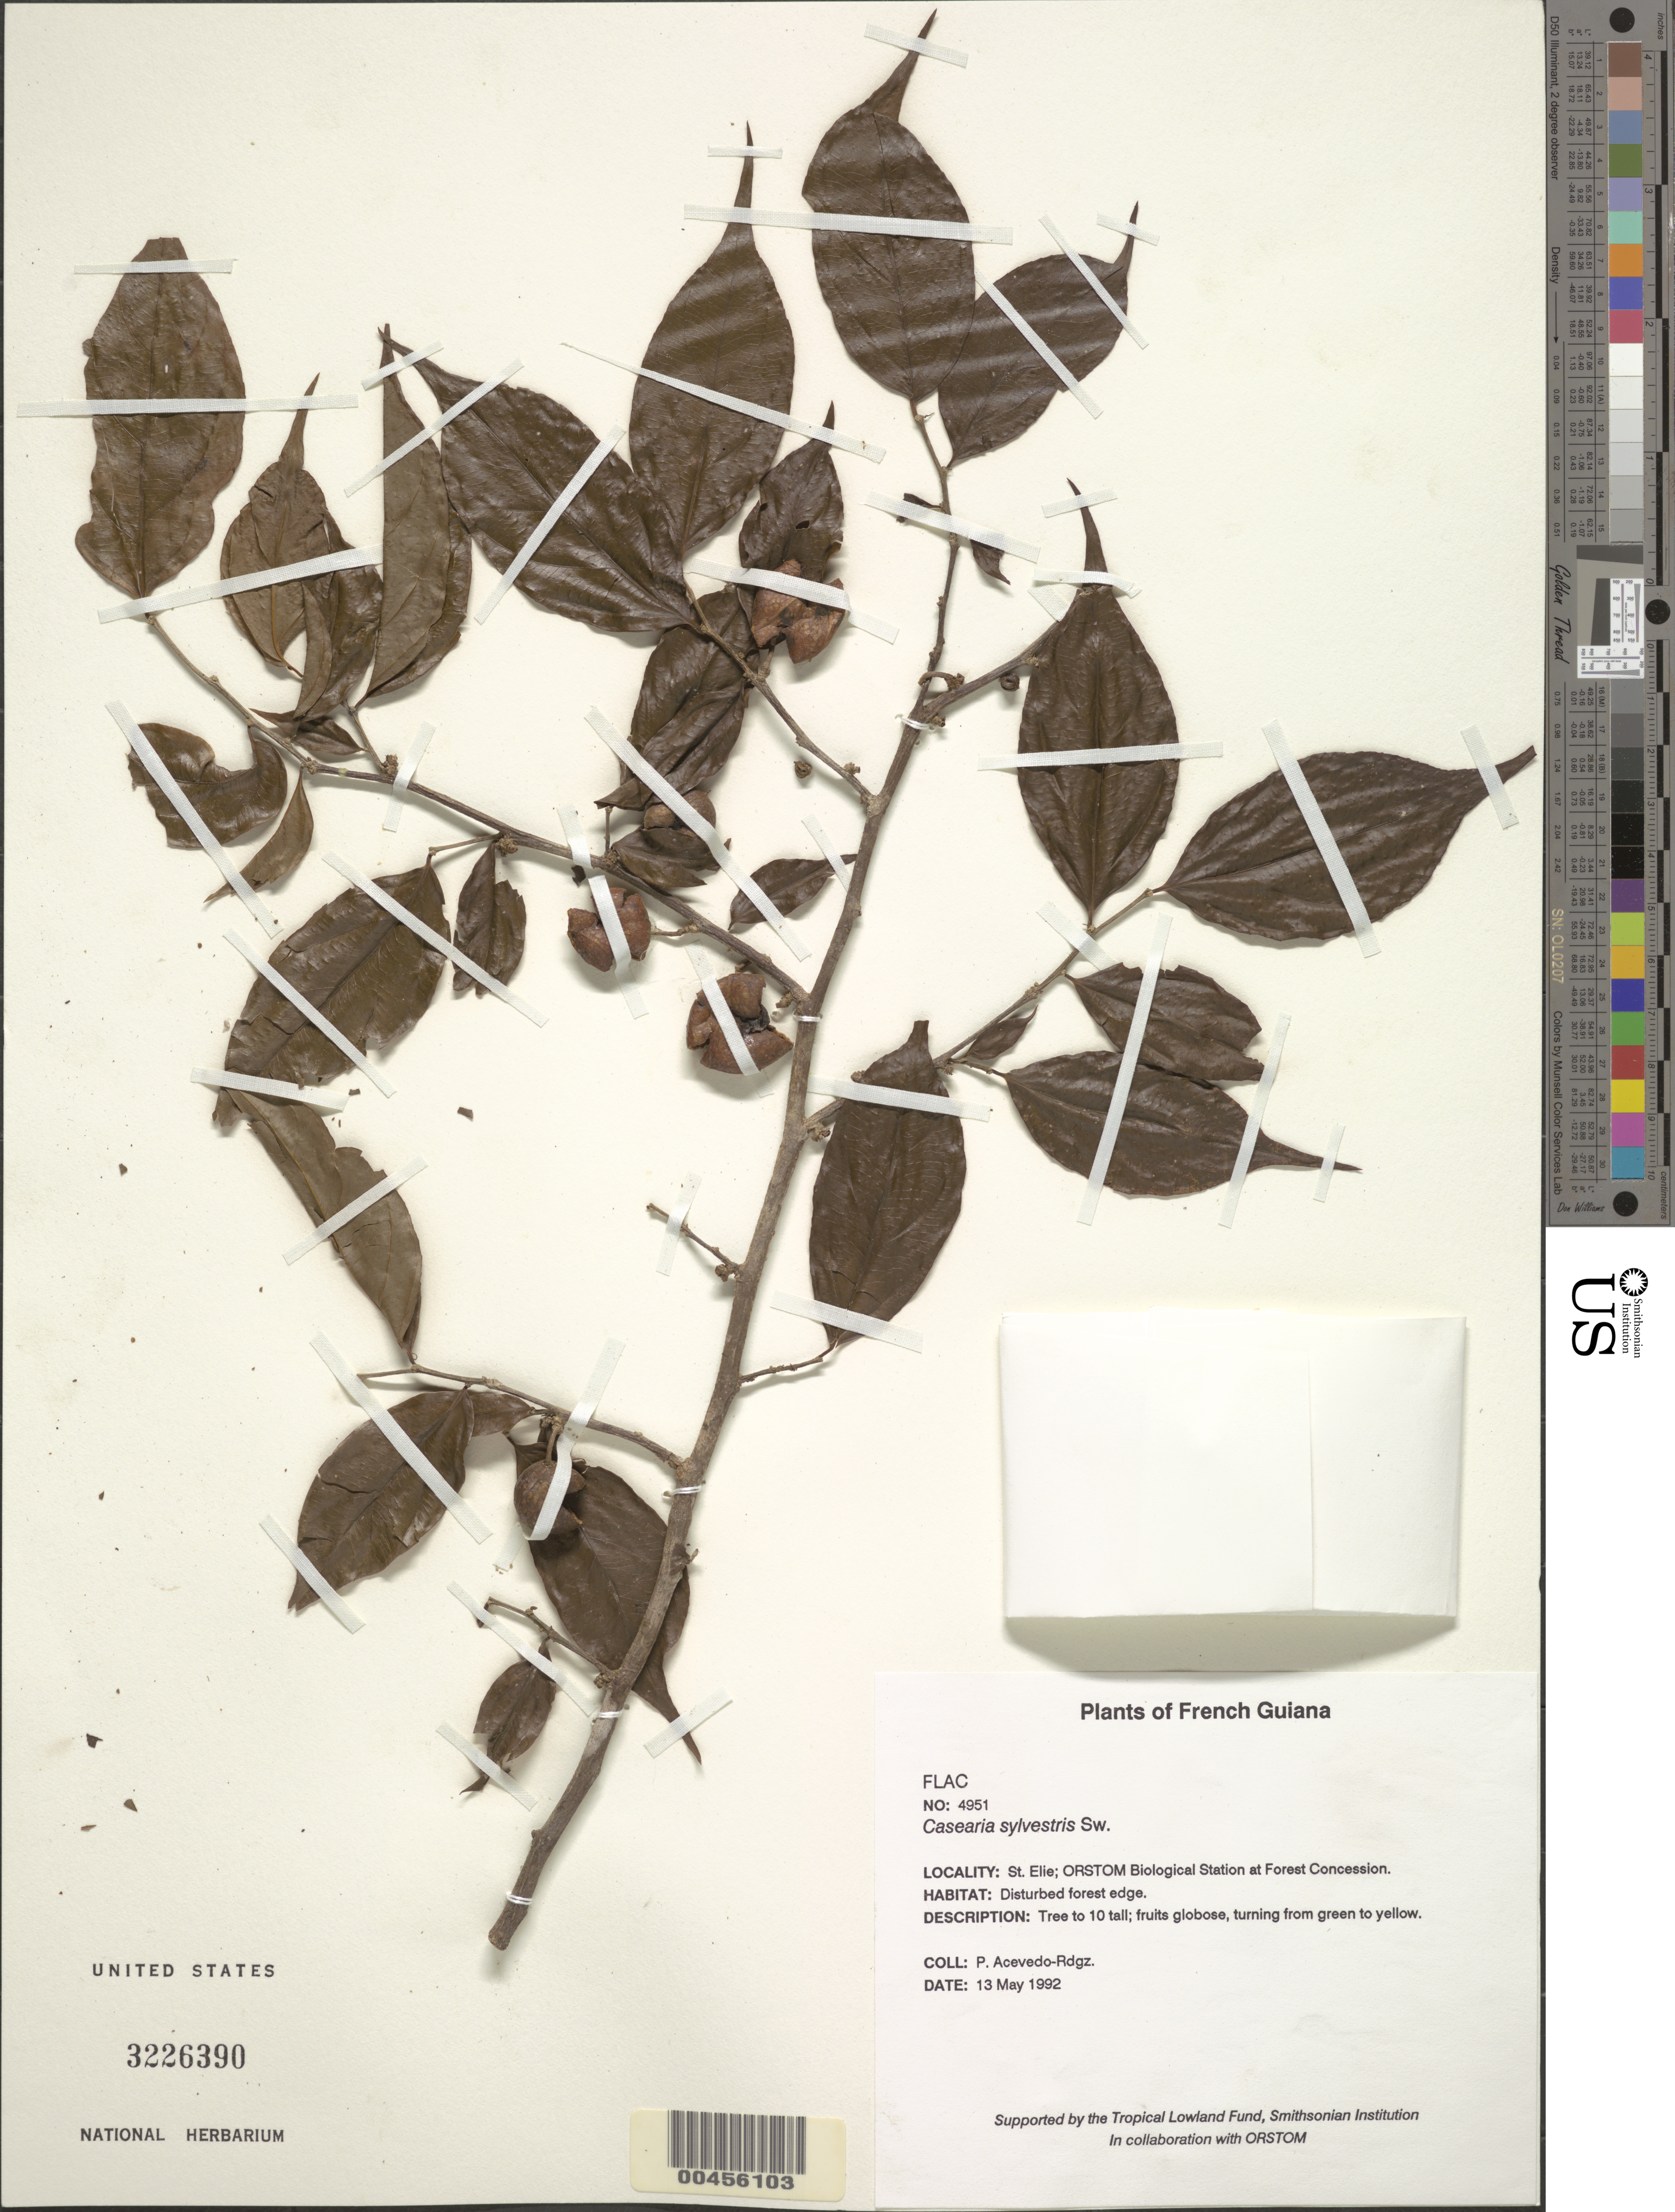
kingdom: Plantae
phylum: Tracheophyta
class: Magnoliopsida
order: Malpighiales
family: Salicaceae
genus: Casearia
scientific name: Casearia sylvestris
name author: Sw.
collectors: P. Acevedo-Rodr.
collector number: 4951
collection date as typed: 13 May 1992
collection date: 1992-05-13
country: French Guiana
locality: St. Elie; ORSTOM Biological Station at Forest Concession.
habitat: Disturbed forest edge.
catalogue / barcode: US 3226390